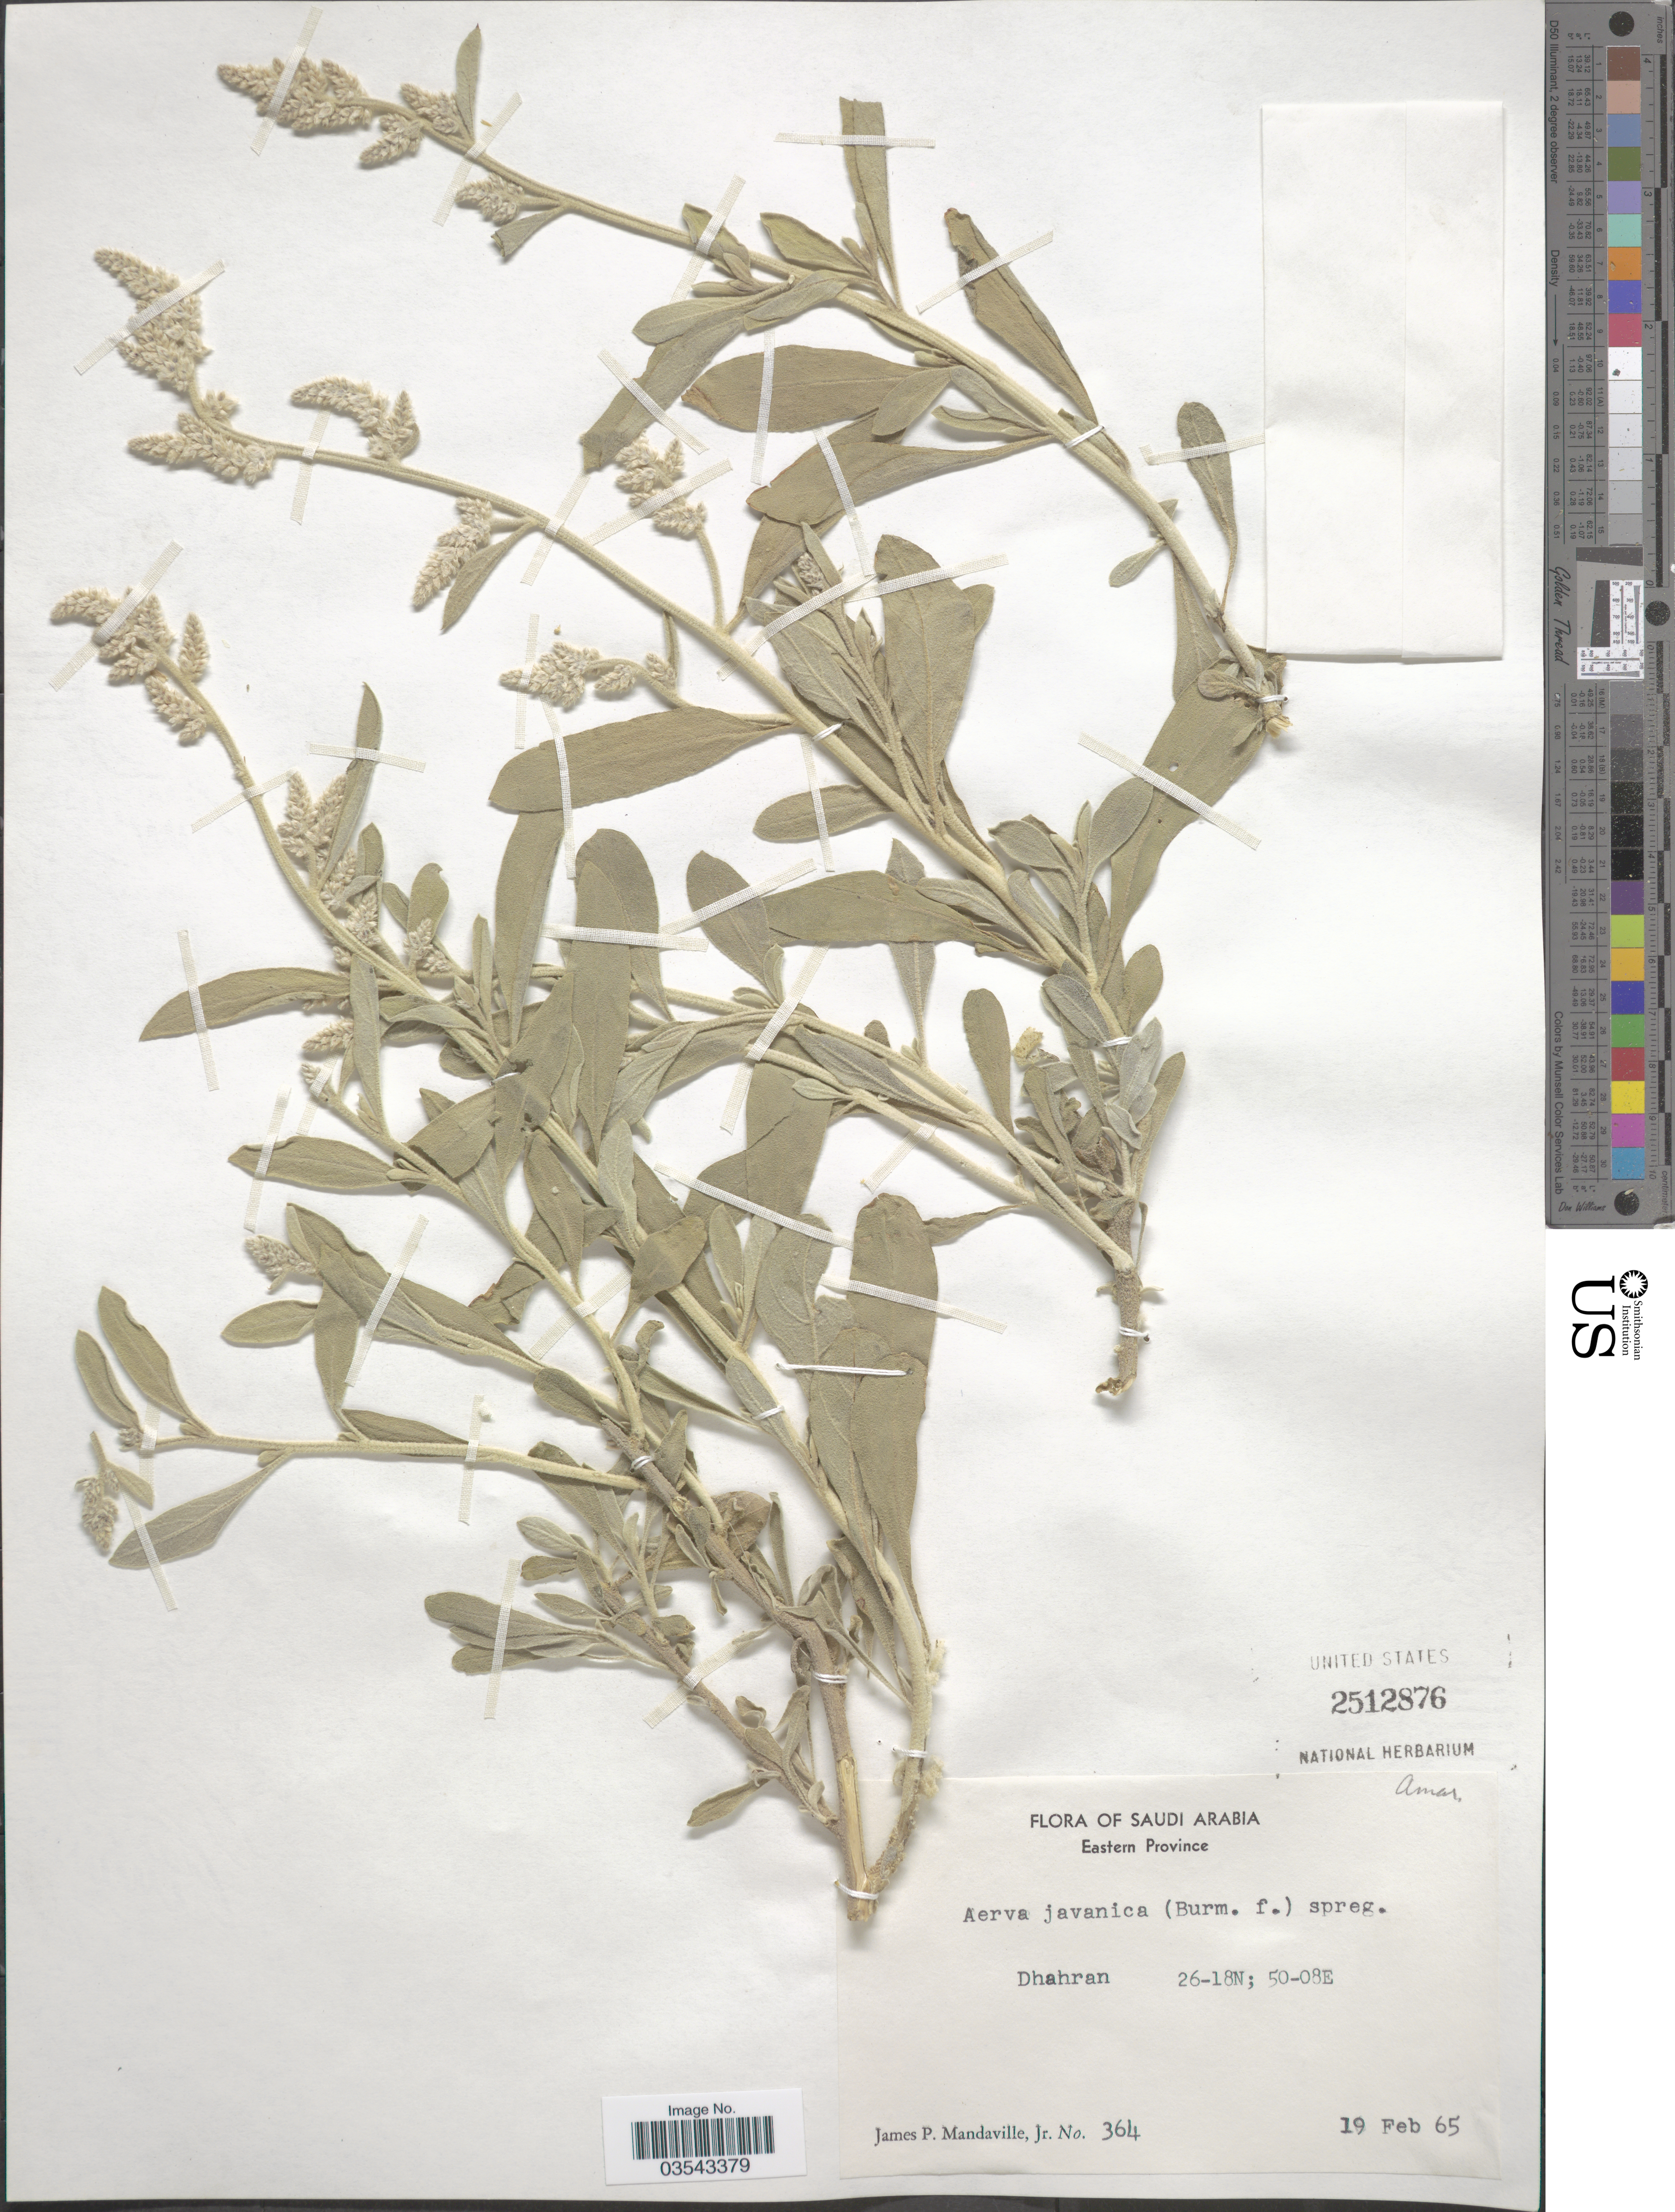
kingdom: Plantae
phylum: Tracheophyta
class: Magnoliopsida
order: Caryophyllales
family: Amaranthaceae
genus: Aerva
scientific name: Aerva javanica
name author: (Burm. f.) Juss. ex Schult.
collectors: J. Mandaville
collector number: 364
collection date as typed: Transcribed d/m/y: 19/2/65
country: Saudi Arabia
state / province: Ash Sharqiyah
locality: Eastern Province. Dhahran.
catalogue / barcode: US 2512876